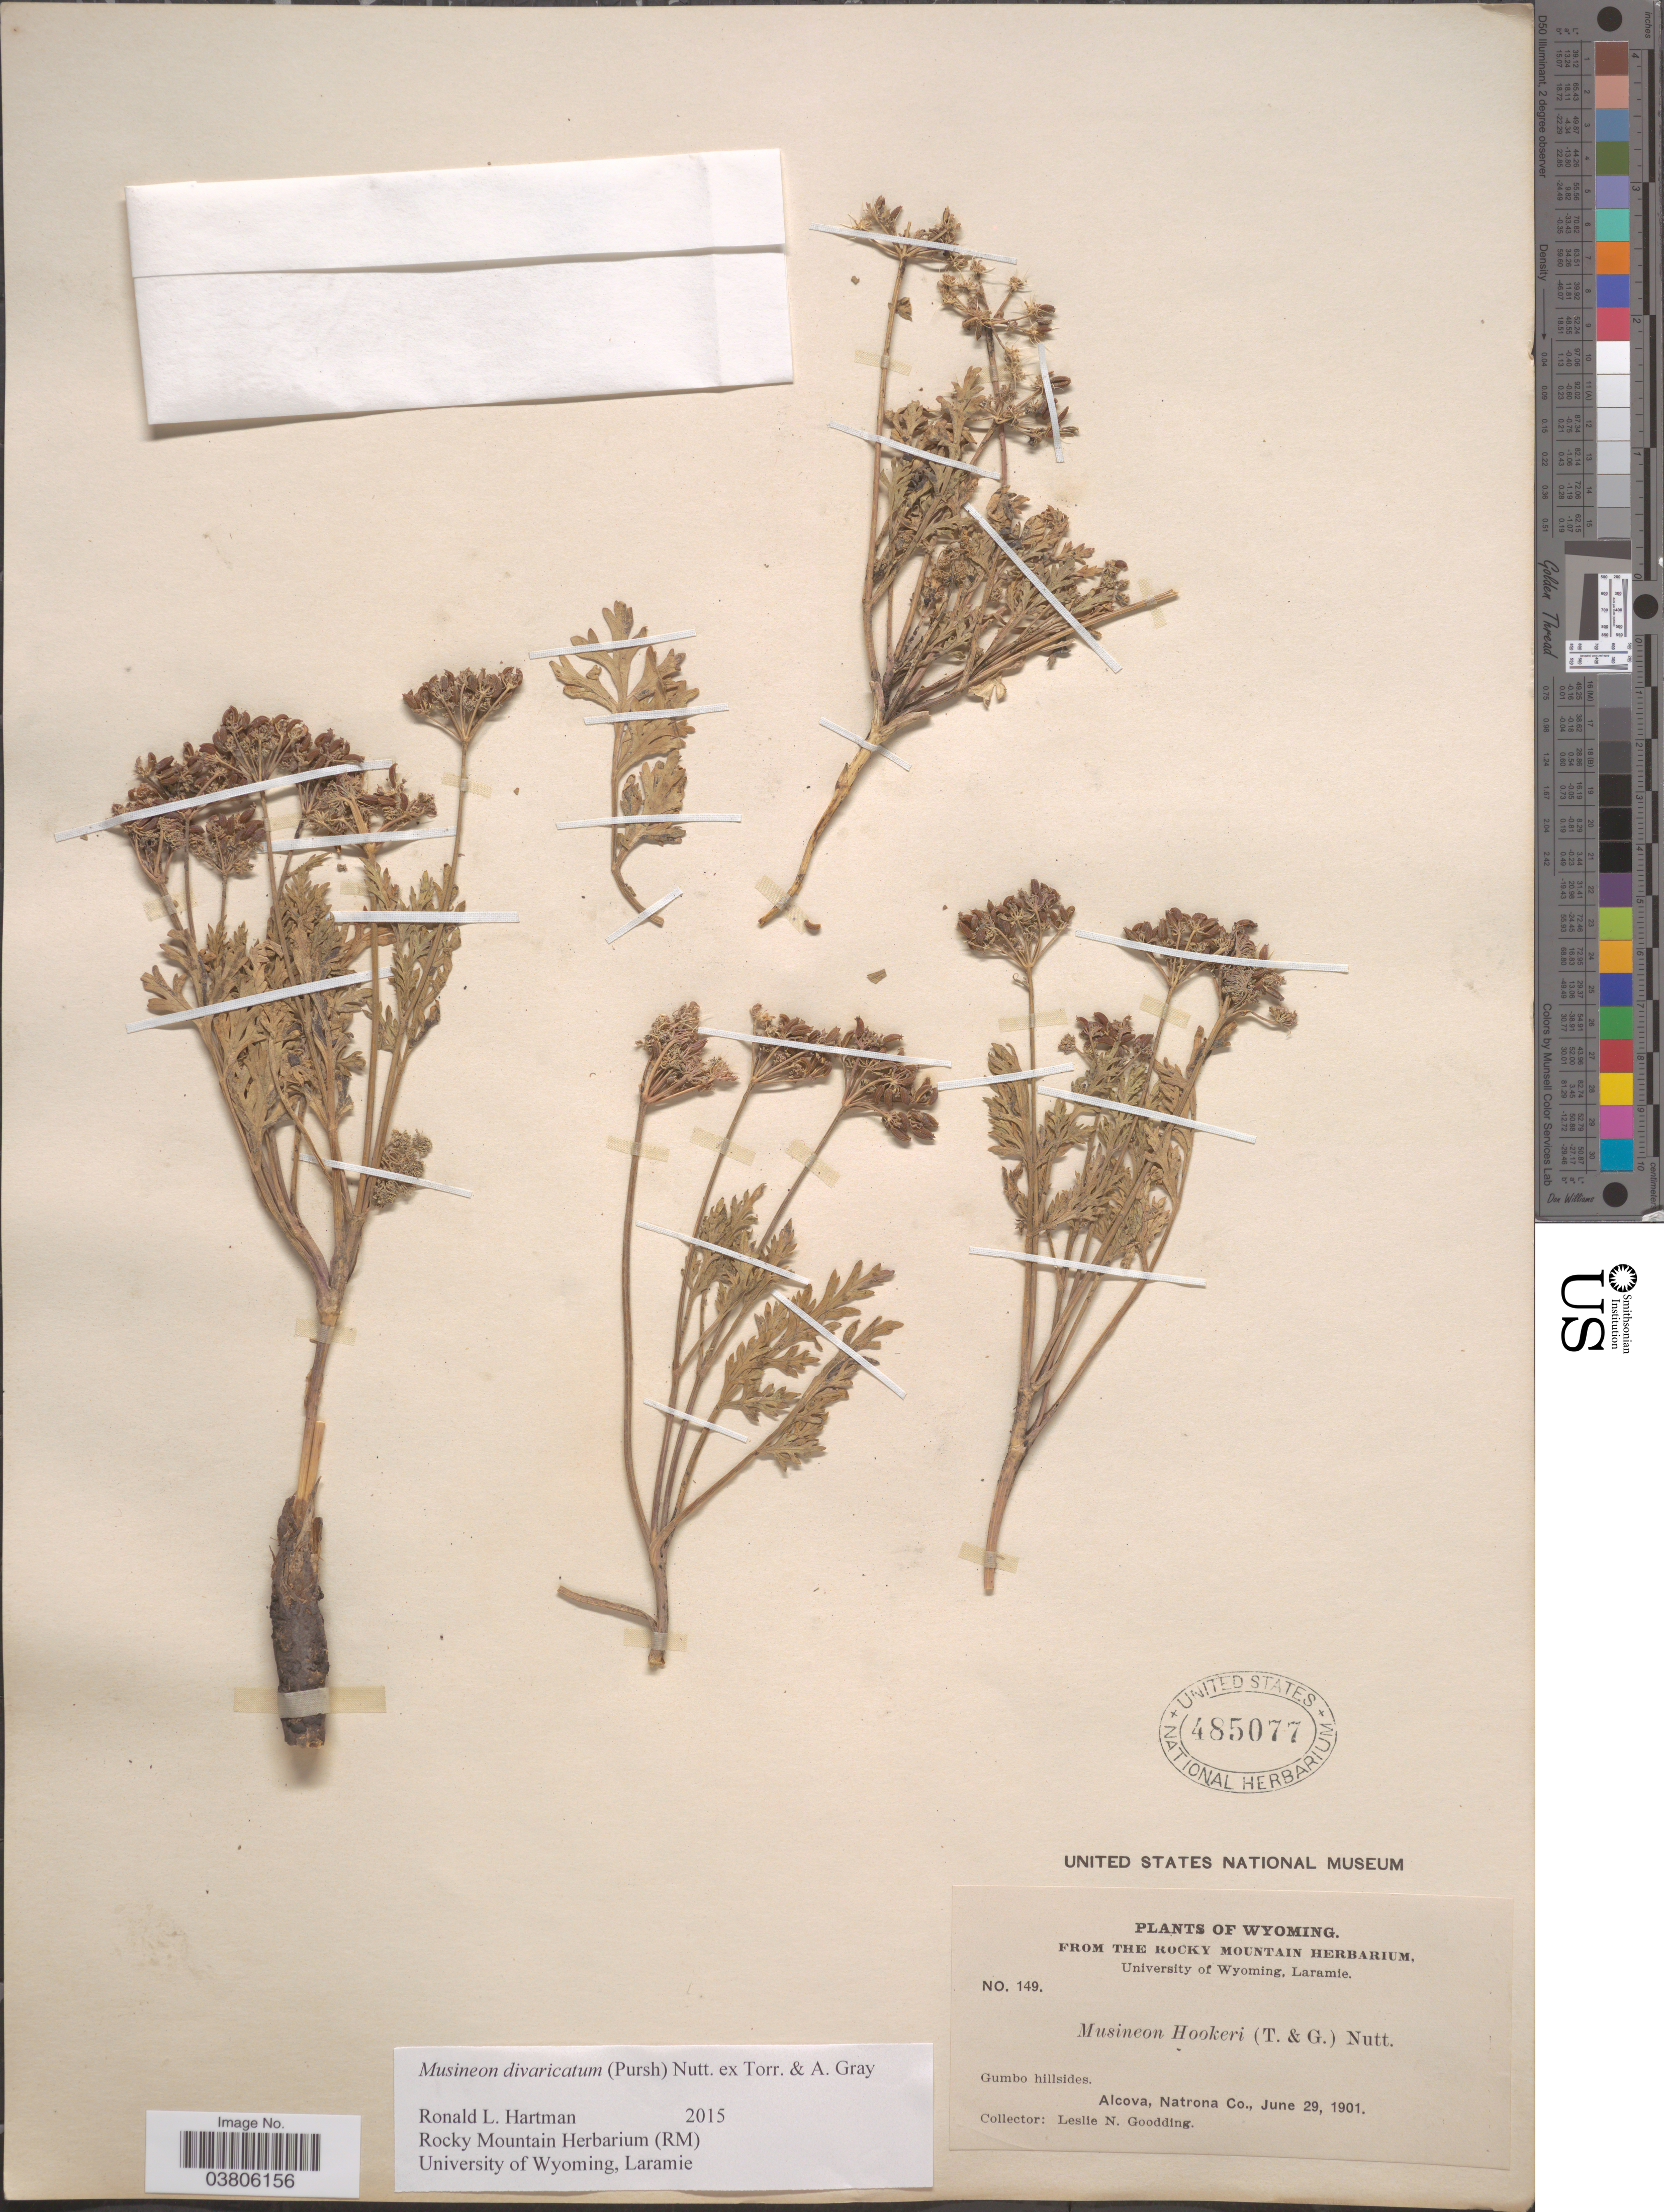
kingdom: Plantae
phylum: Tracheophyta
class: Magnoliopsida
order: Apiales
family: Apiaceae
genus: Musineon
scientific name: Musineon divaricatum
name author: (Pursh) Nutt.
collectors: L. N. Goodding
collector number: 149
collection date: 1901-06-29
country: United States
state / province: Wyoming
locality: Gumbo hillsides. Alcova, Natrona Co.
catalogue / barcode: US 485077